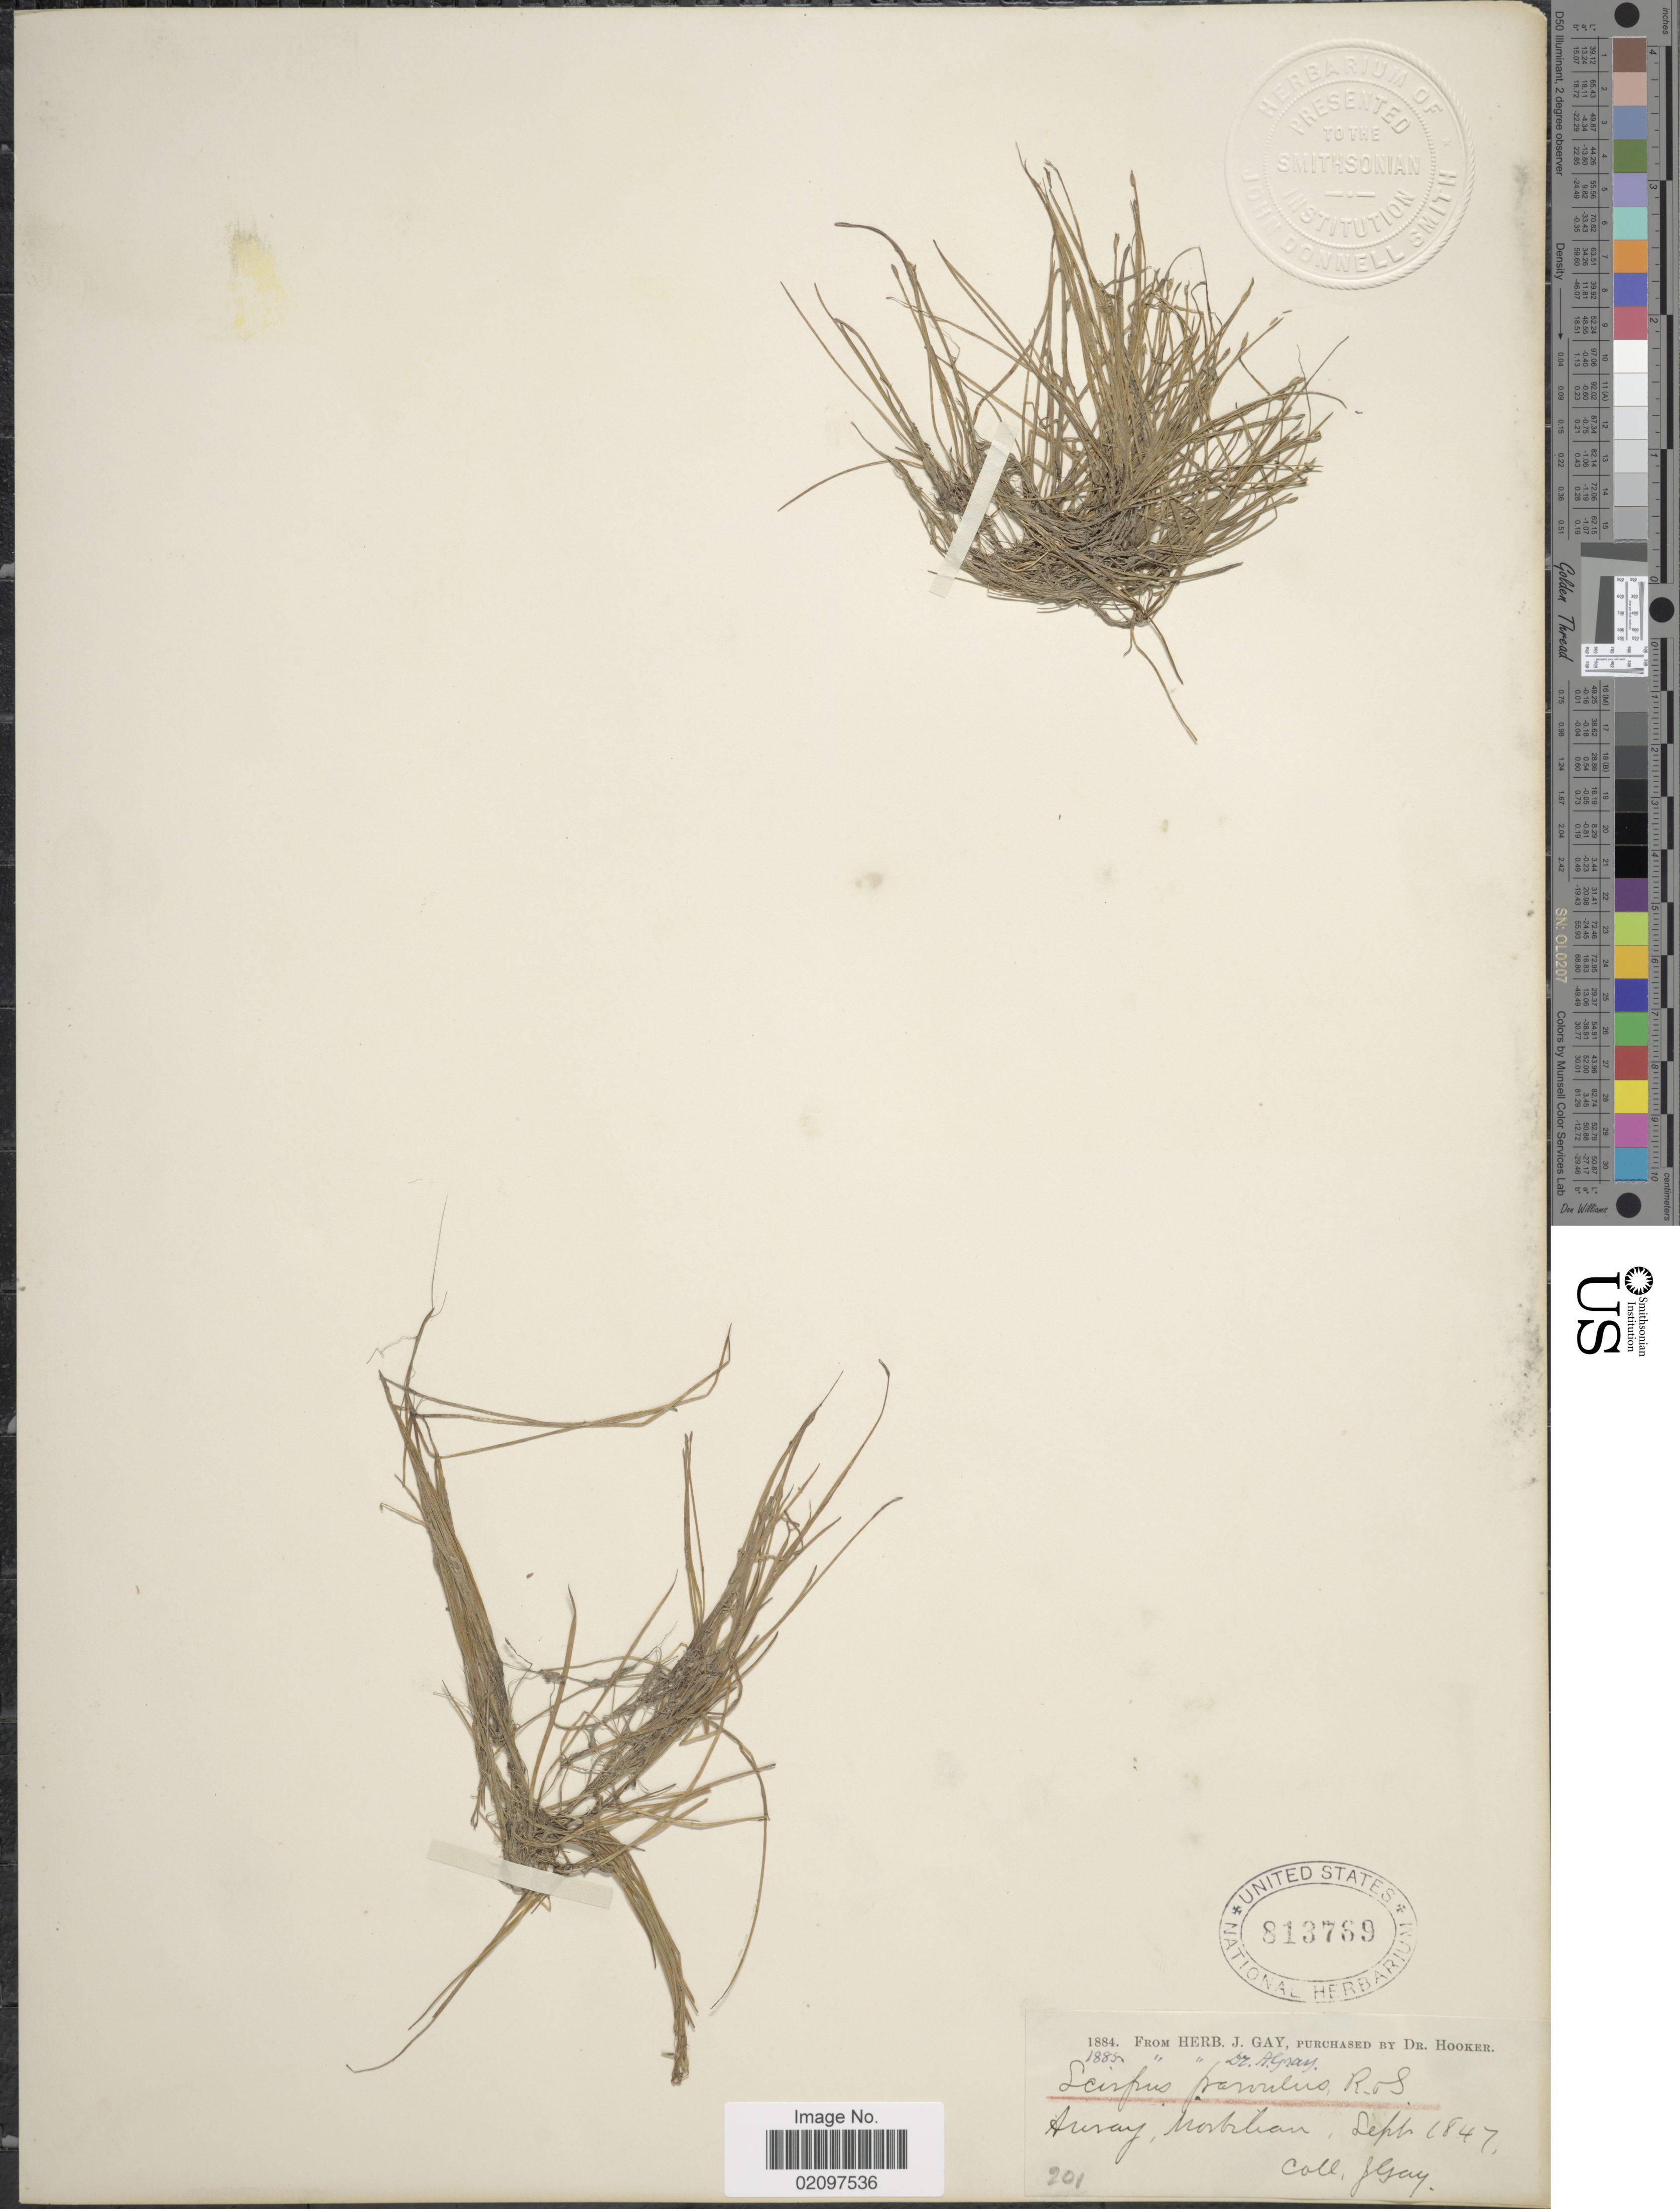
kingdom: Plantae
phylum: Tracheophyta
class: Liliopsida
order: Poales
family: Cyperaceae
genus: Eleocharis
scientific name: Eleocharis parvula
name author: (Roem. & Schult.) Link ex Williams et al.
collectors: J. Gay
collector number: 201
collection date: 1847-09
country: France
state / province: Bretagne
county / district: Morbihan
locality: Auray, Morbihan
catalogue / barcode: US 813769